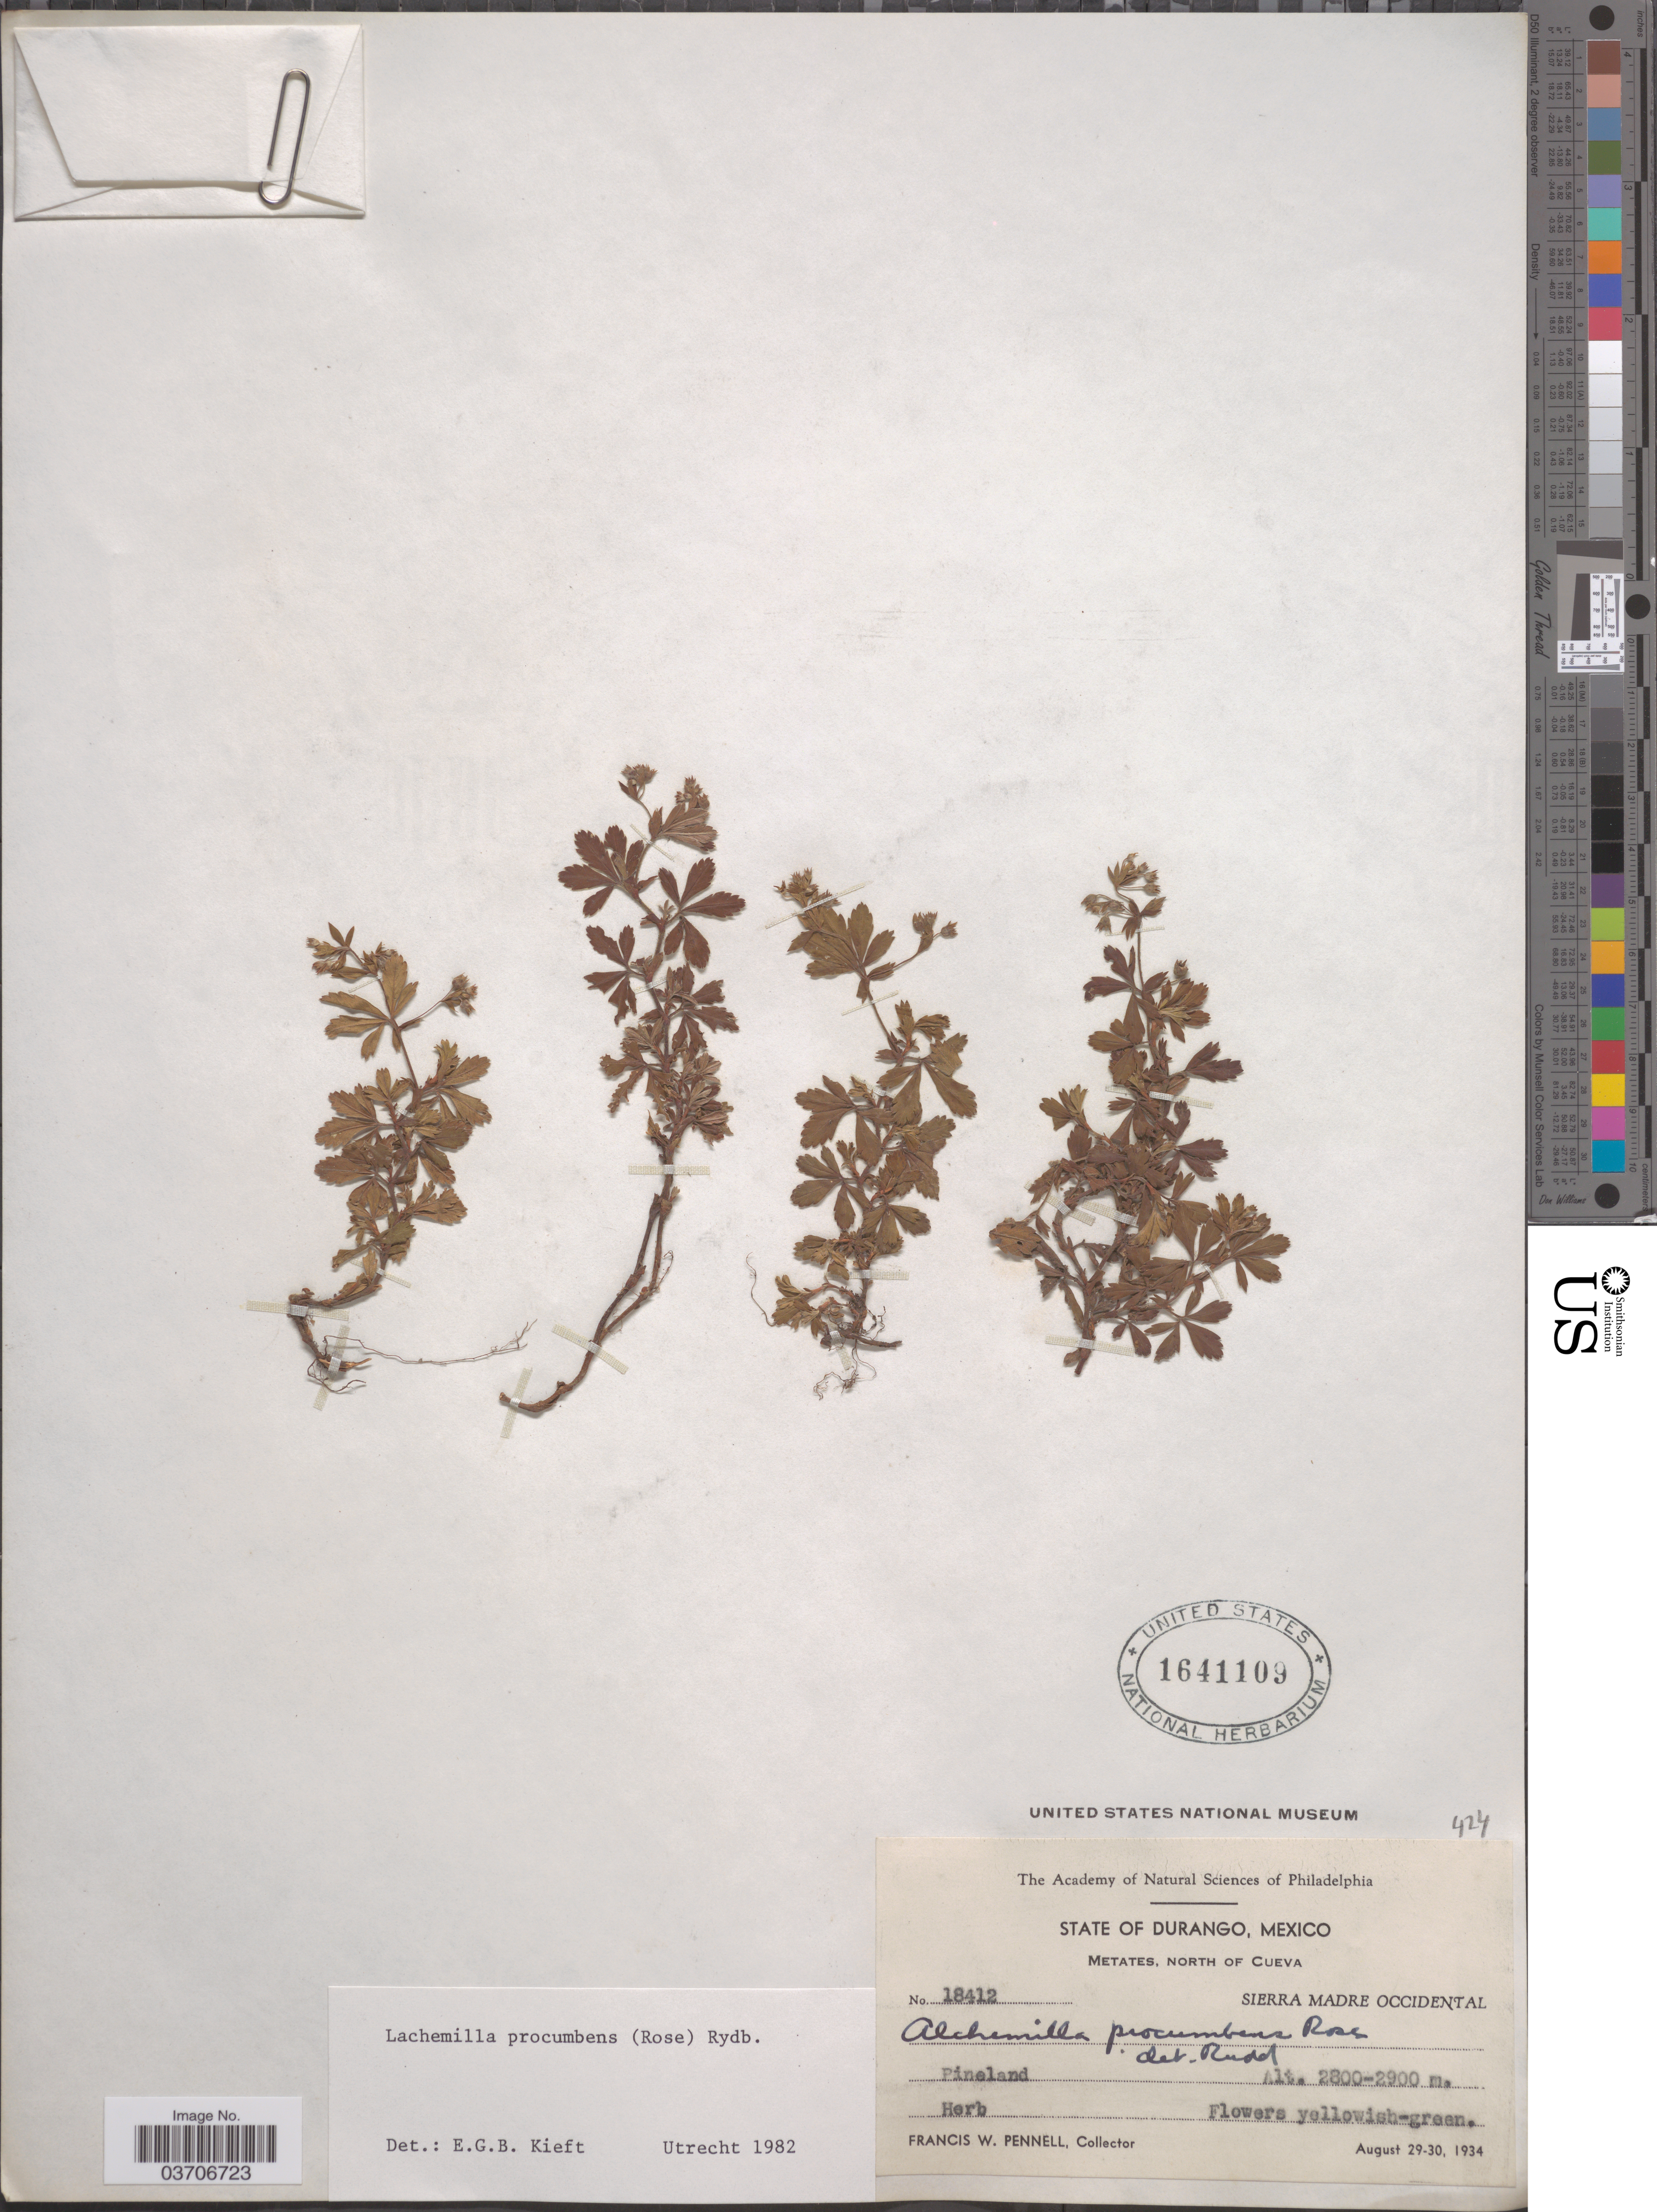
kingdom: Plantae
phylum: Tracheophyta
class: Magnoliopsida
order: Rosales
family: Rosaceae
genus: Lachemilla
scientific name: Lachemilla procumbens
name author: (Rose) Rydb.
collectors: F. W. Pennell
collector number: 18412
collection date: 1934-08-29/1934-08-30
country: Mexico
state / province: Durango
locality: Metates, North of Cueva. Sierra Madre Occidental.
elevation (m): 2800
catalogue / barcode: US 1641109